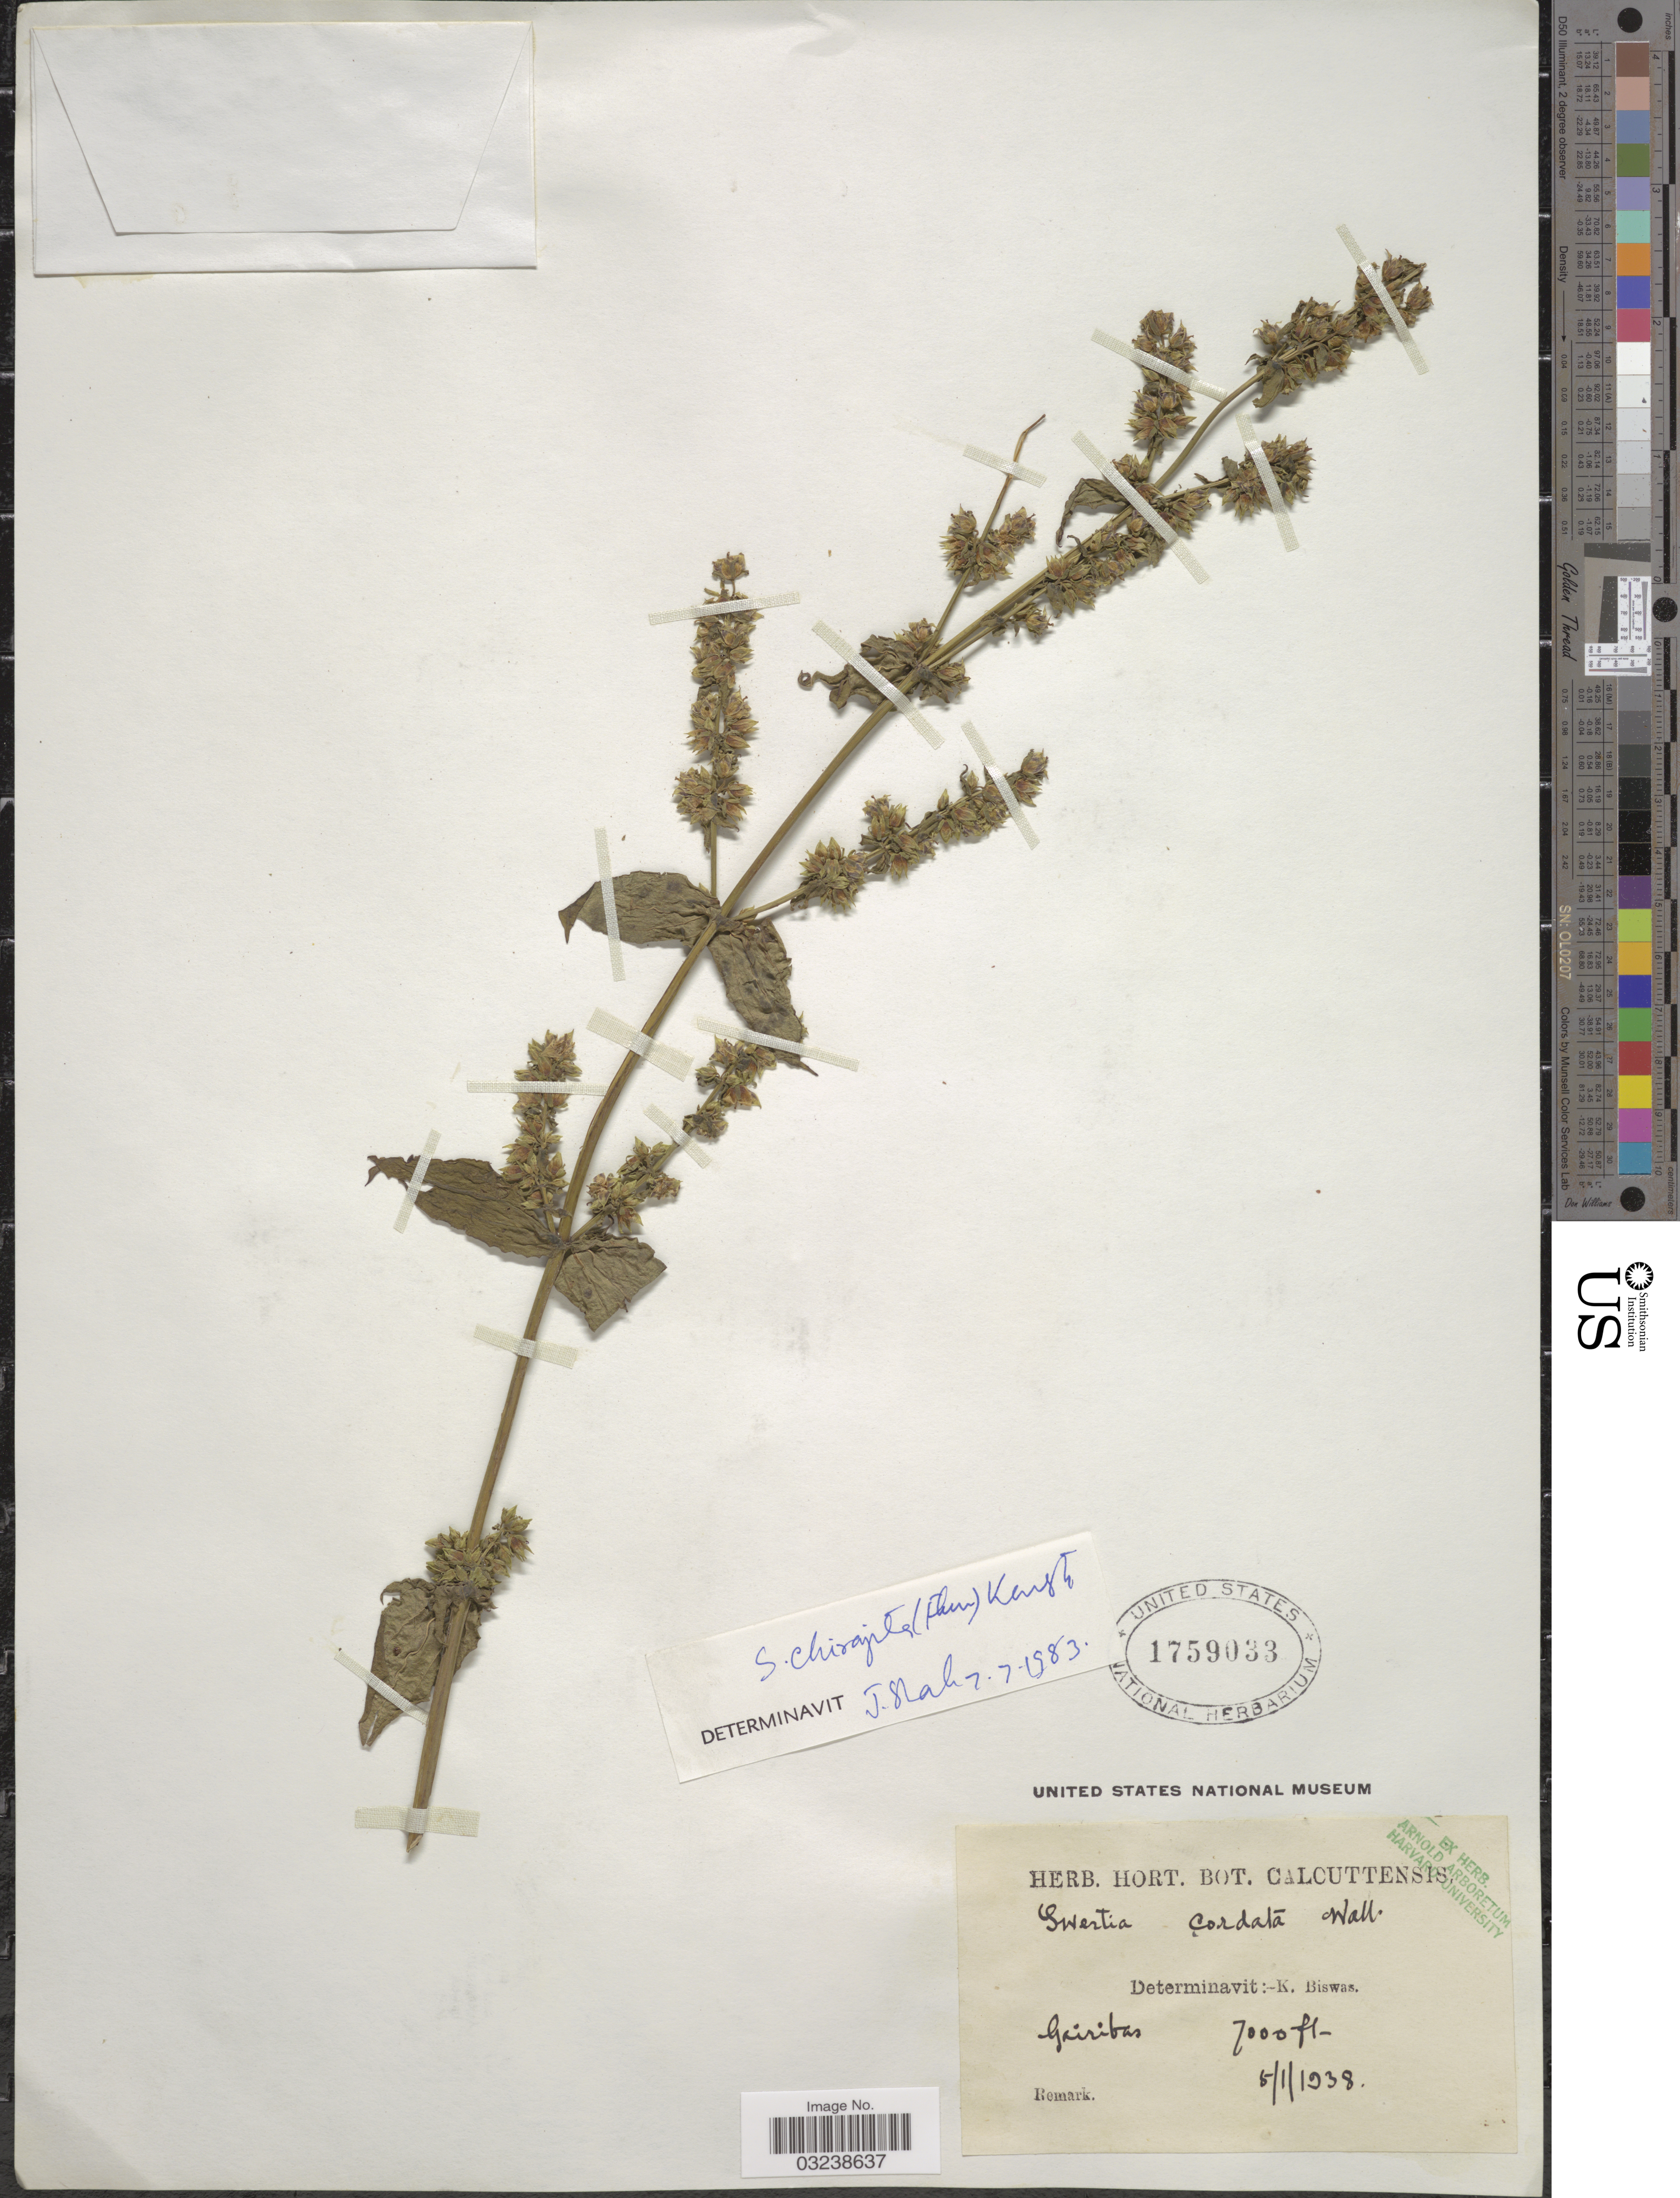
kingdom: Plantae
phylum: Tracheophyta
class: Magnoliopsida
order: Gentianales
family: Gentianaceae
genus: Swertia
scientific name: Swertia chirayita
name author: H. Karst.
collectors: ex Herb. Hort. Bot. Calcuttensis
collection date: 1938-01-05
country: India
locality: Gairibas.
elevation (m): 2134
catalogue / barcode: US 1759033